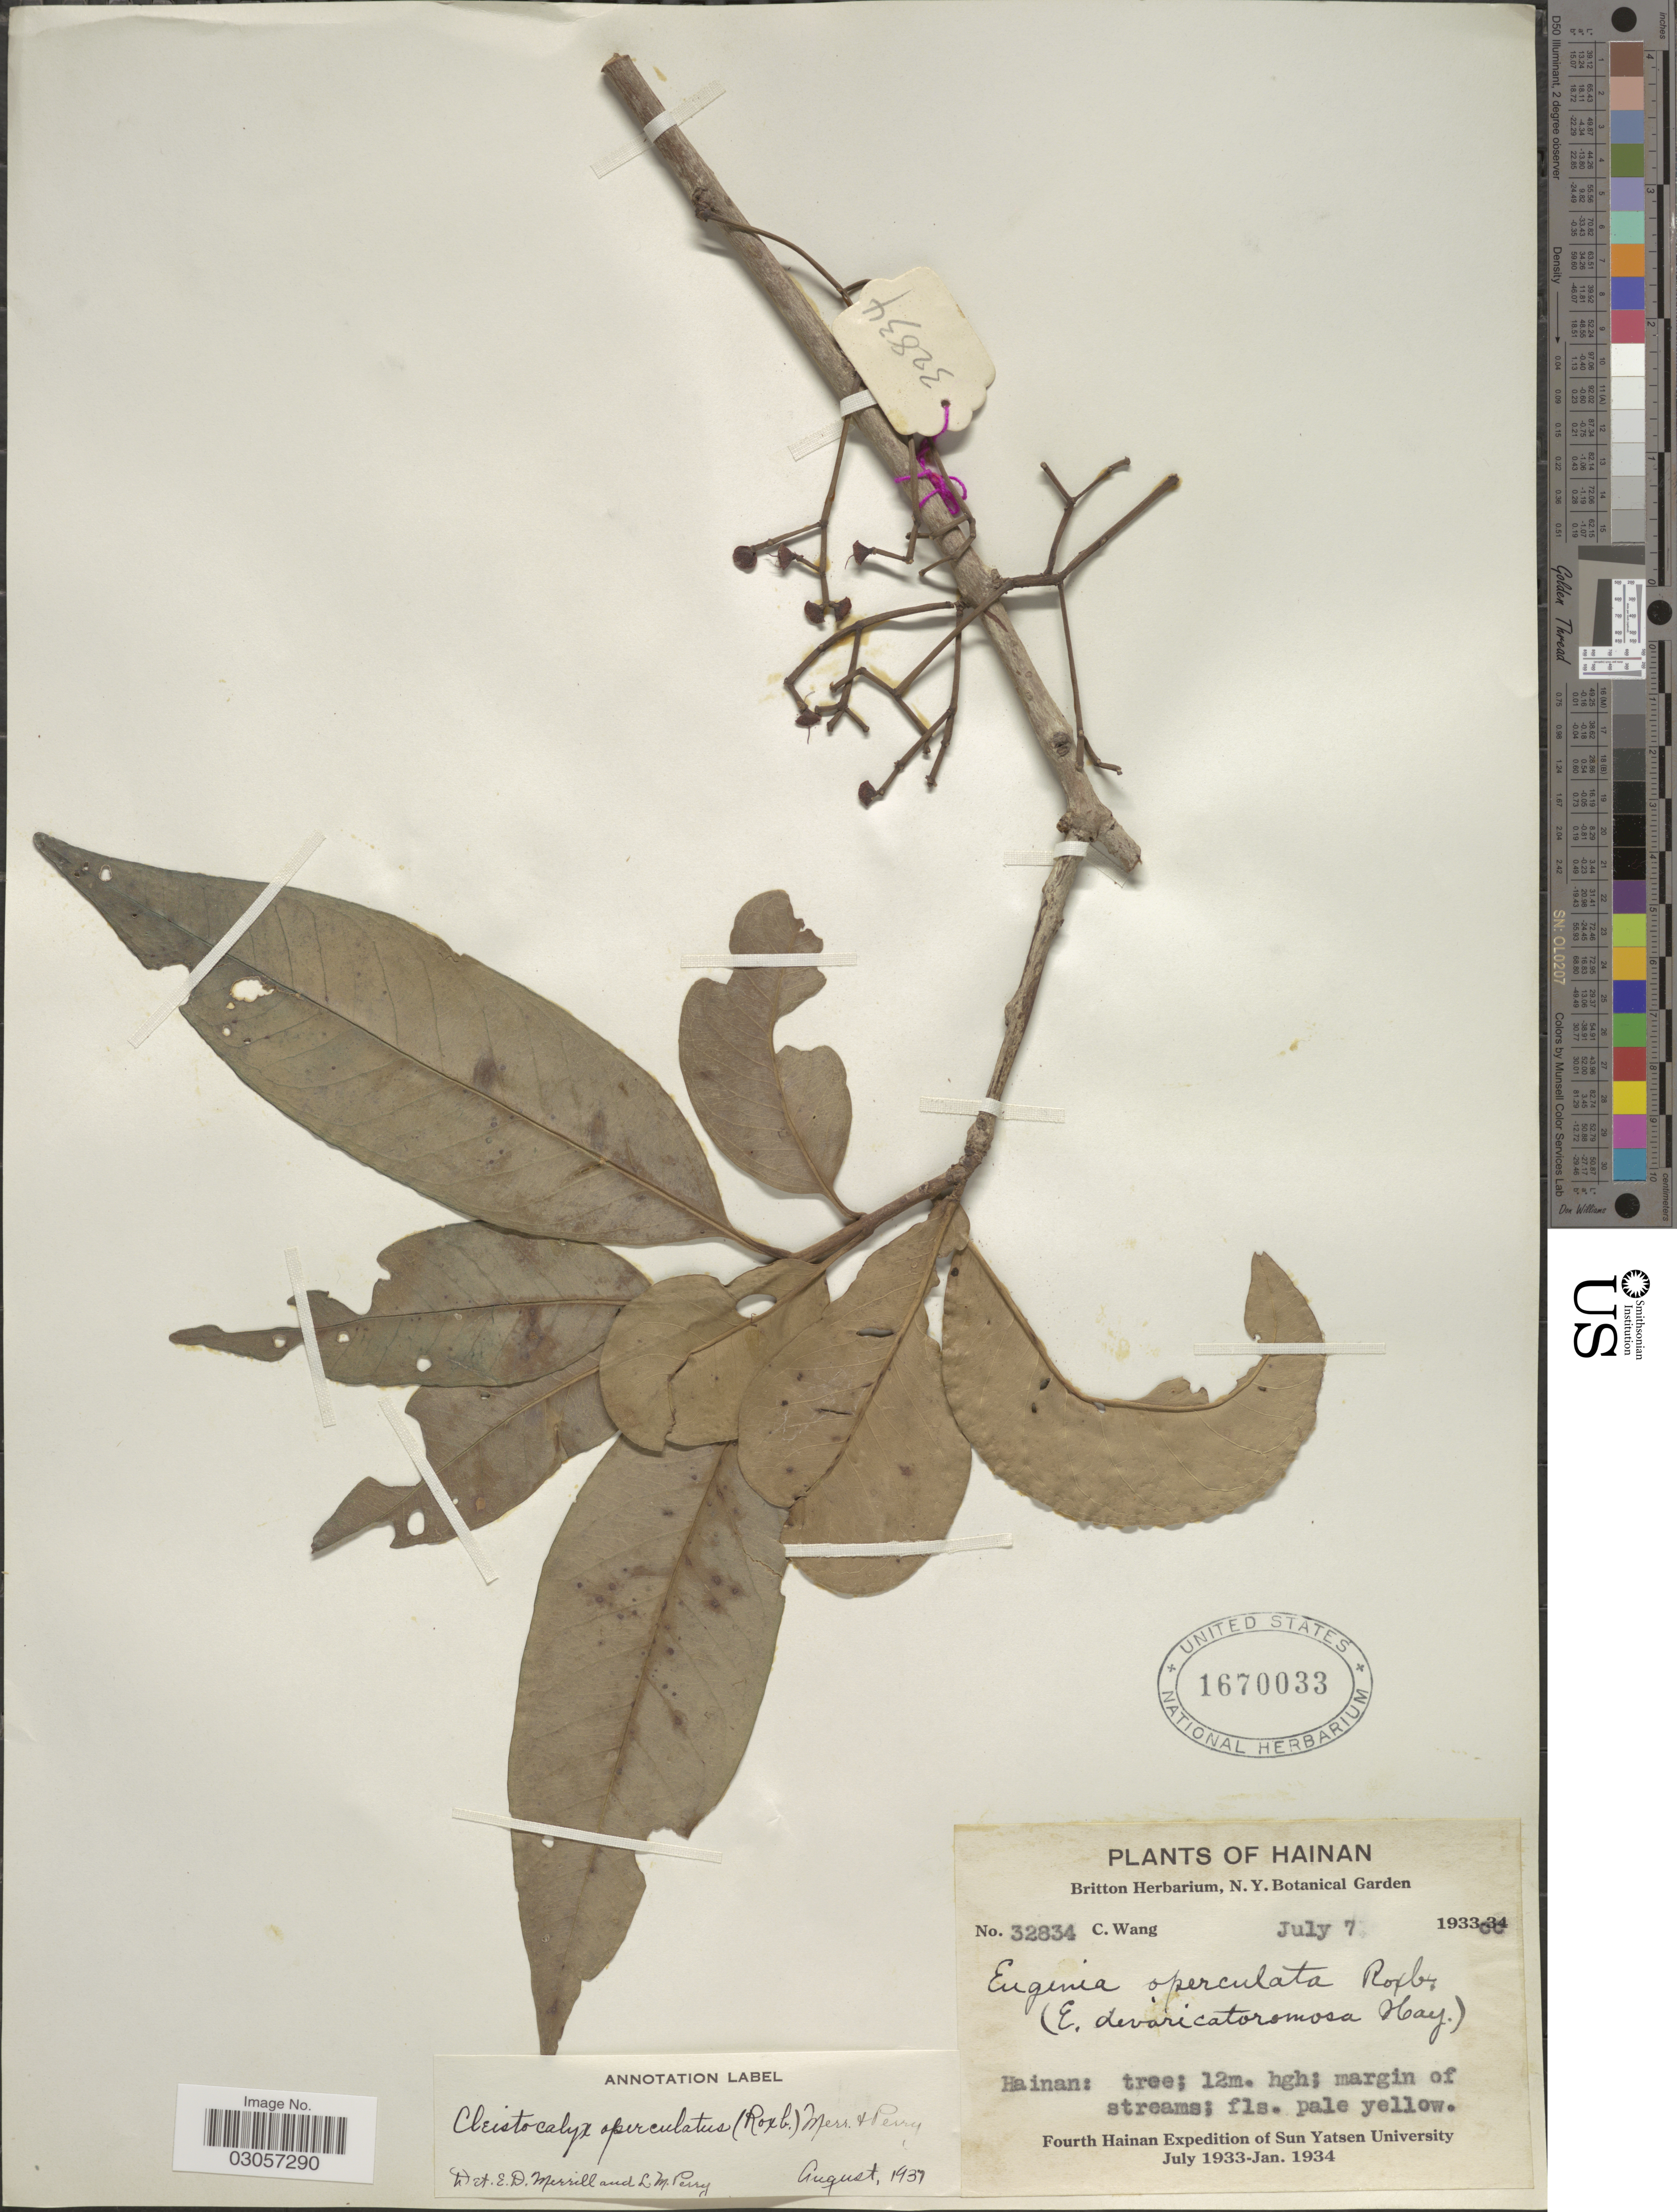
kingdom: Plantae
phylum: Tracheophyta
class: Magnoliopsida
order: Myrtales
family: Myrtaceae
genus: Syzygium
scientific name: Syzygium nervosum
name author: DC.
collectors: C. Wang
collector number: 32834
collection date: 1933-07-07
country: China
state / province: Hainan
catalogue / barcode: US 1670033